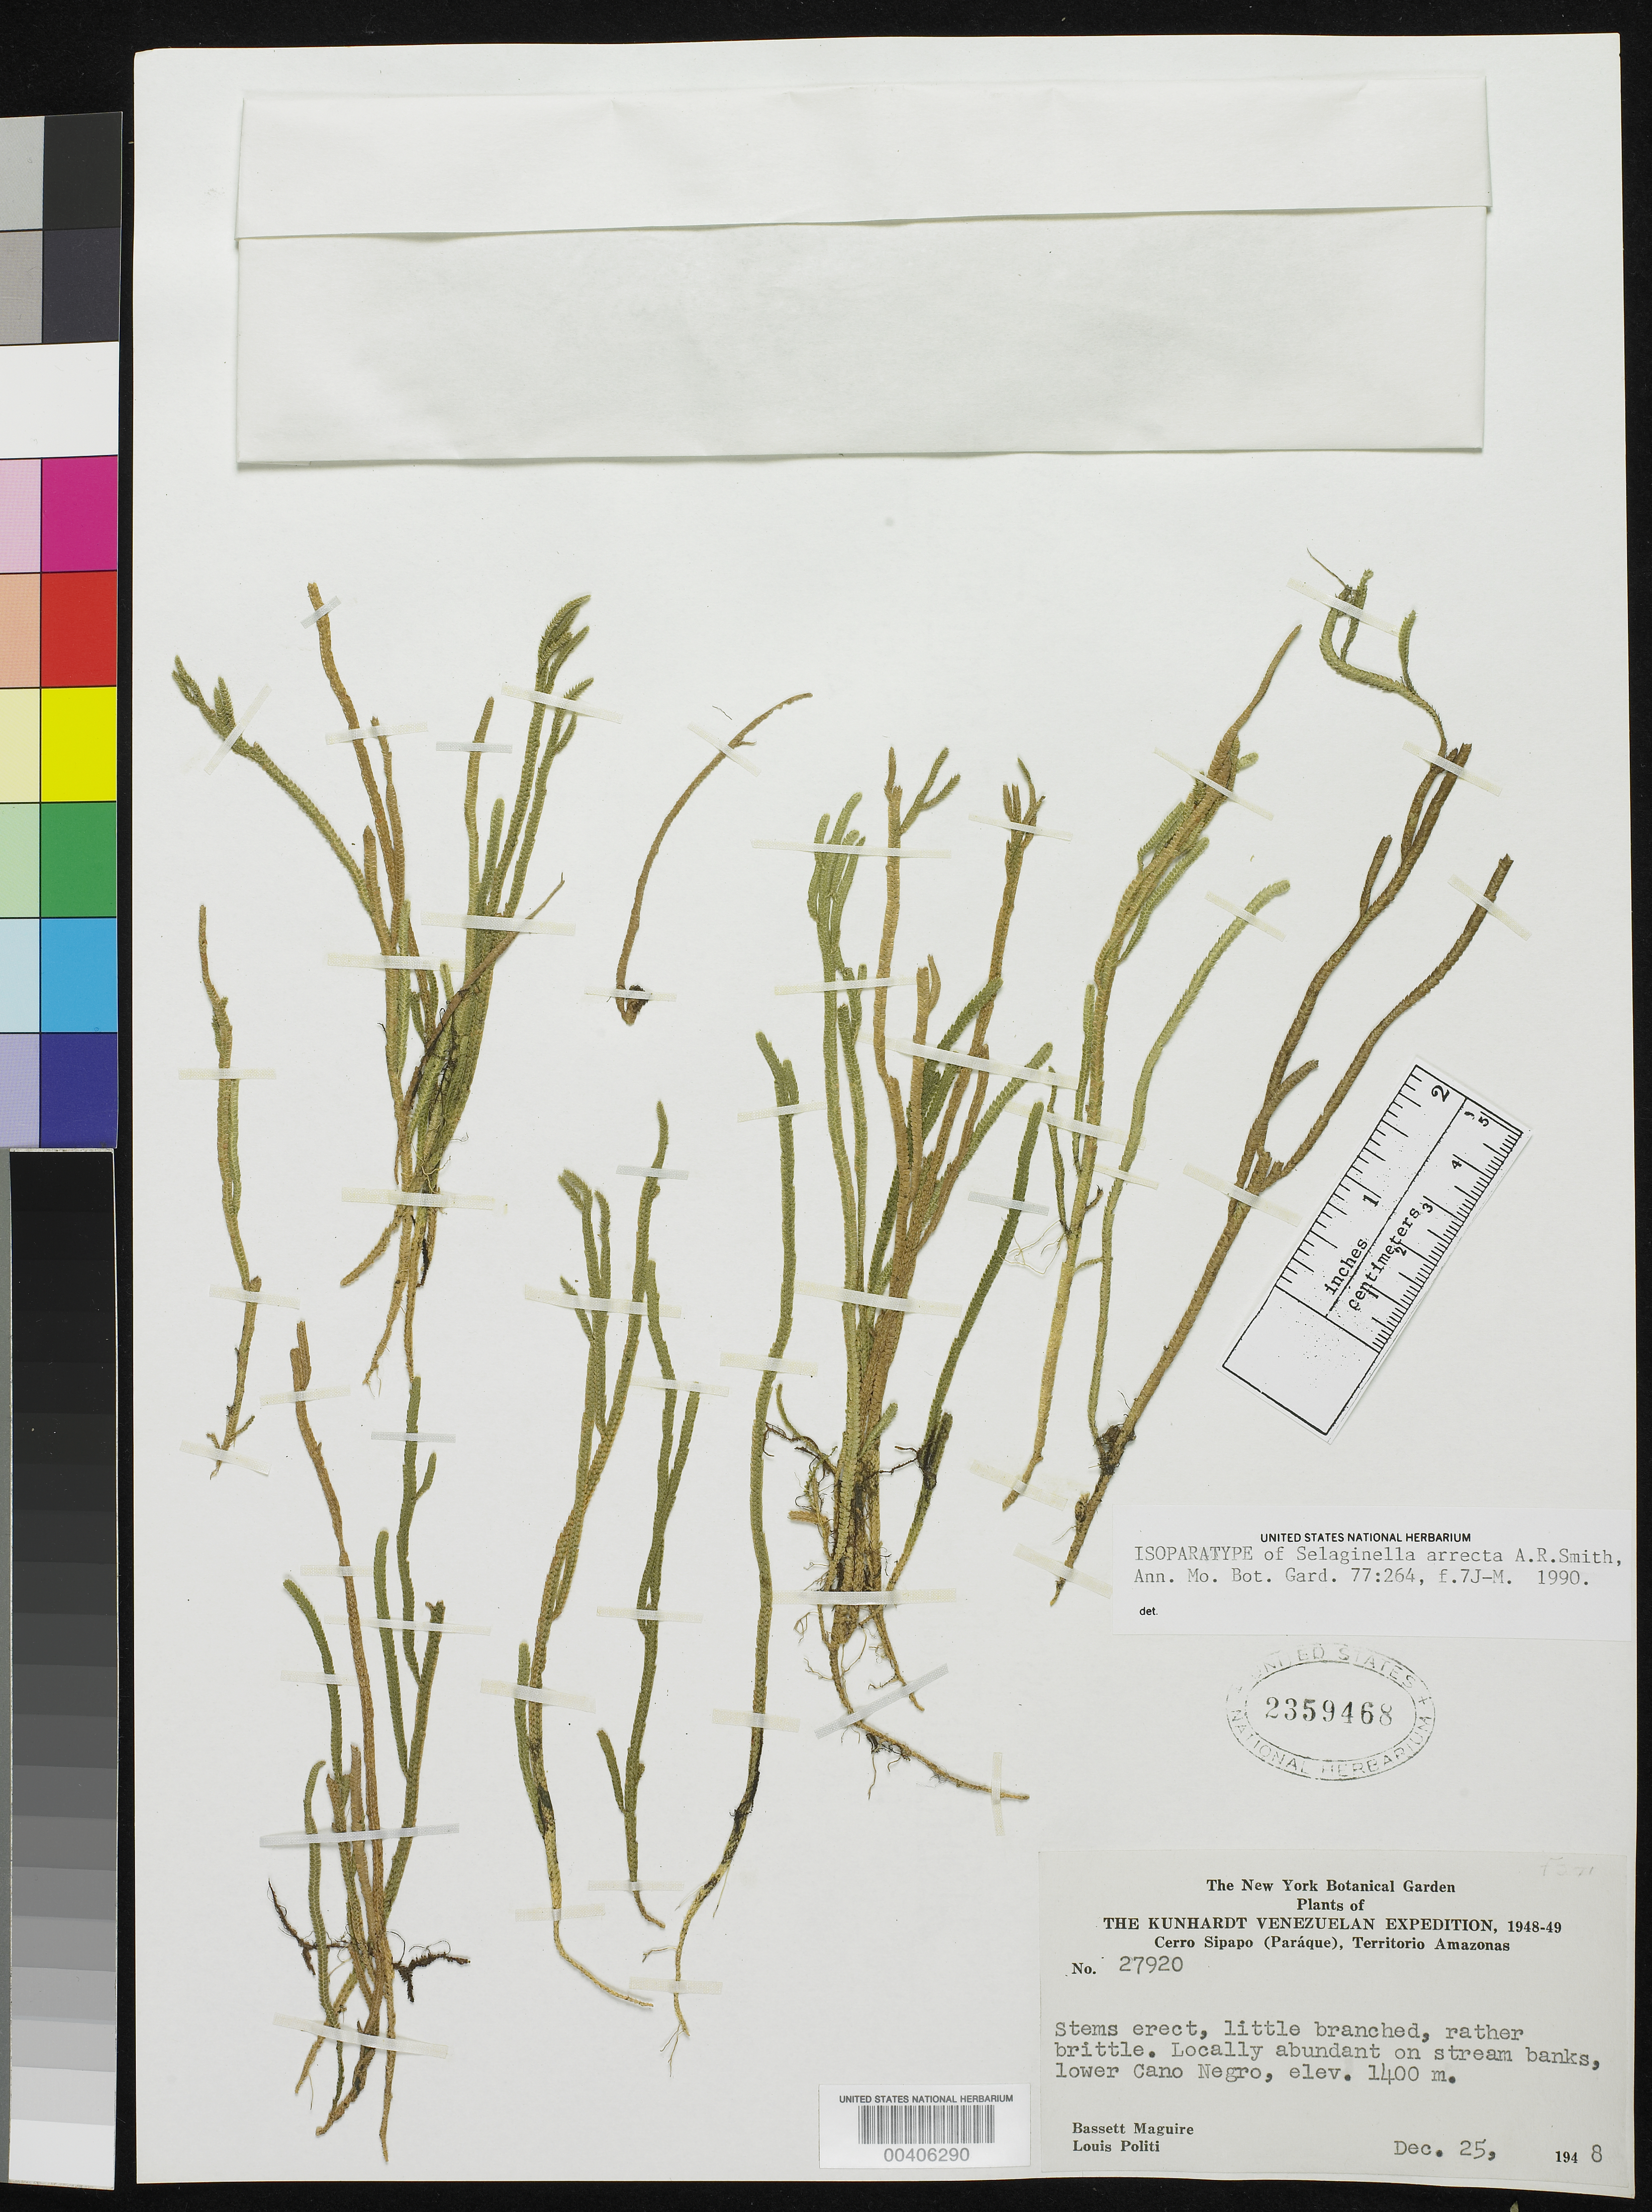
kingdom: Plantae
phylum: Tracheophyta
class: Lycopodiopsida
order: Selaginellales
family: Selaginellaceae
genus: Selaginella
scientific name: Selaginella arrecta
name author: A.R. Sm.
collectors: B. Maguire & L. Politi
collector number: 27920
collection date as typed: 25 Dec 1948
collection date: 1948-12-25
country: Venezuela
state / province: Amazonas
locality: Cerro Sipapo (Paraque), lower Cano Negro.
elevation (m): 1400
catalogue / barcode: US 2359468